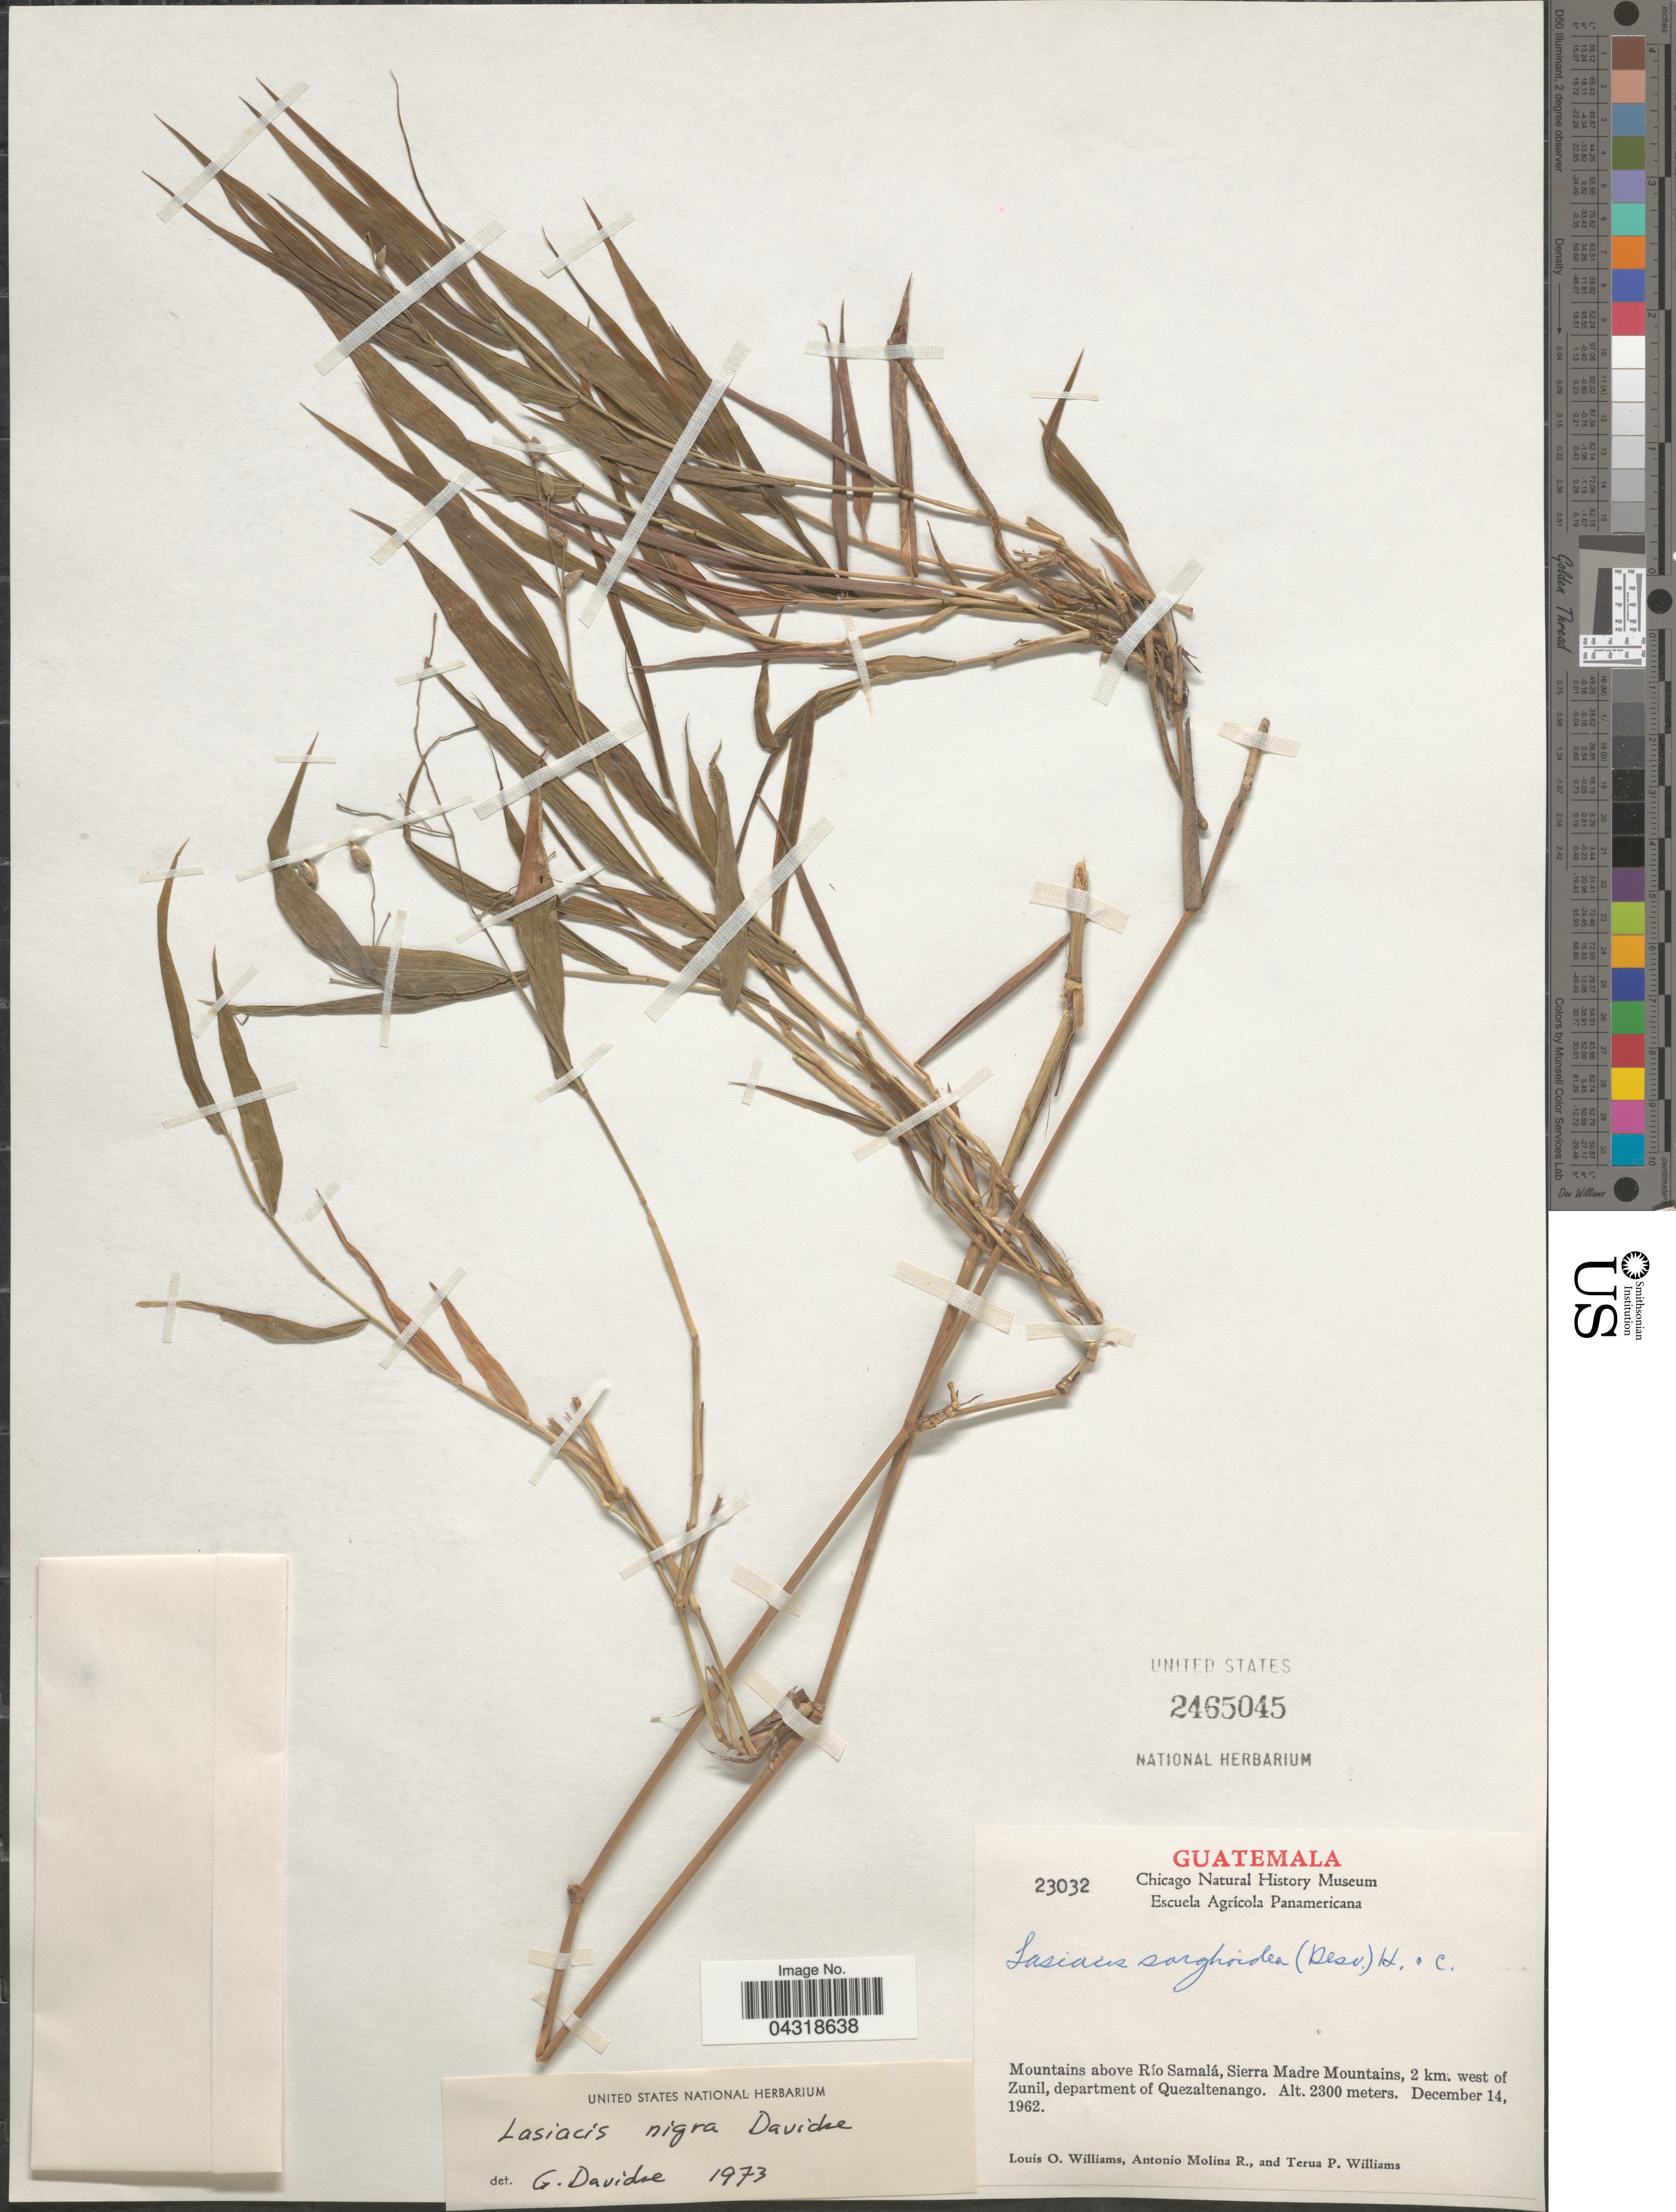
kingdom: Plantae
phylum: Tracheophyta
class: Liliopsida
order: Poales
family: Poaceae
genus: Lasiacis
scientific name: Lasiacis nigra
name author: Davidse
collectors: L. O. Williams, A. Molina R. & T. Williams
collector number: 23032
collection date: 1962-12-14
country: Guatemala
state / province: Quetzaltenango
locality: Mountains above Río Samalá, Sierra Madre Mountains, 2 km. west of Zunil, department of Quezaltenango.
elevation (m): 2300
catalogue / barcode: US 2465045